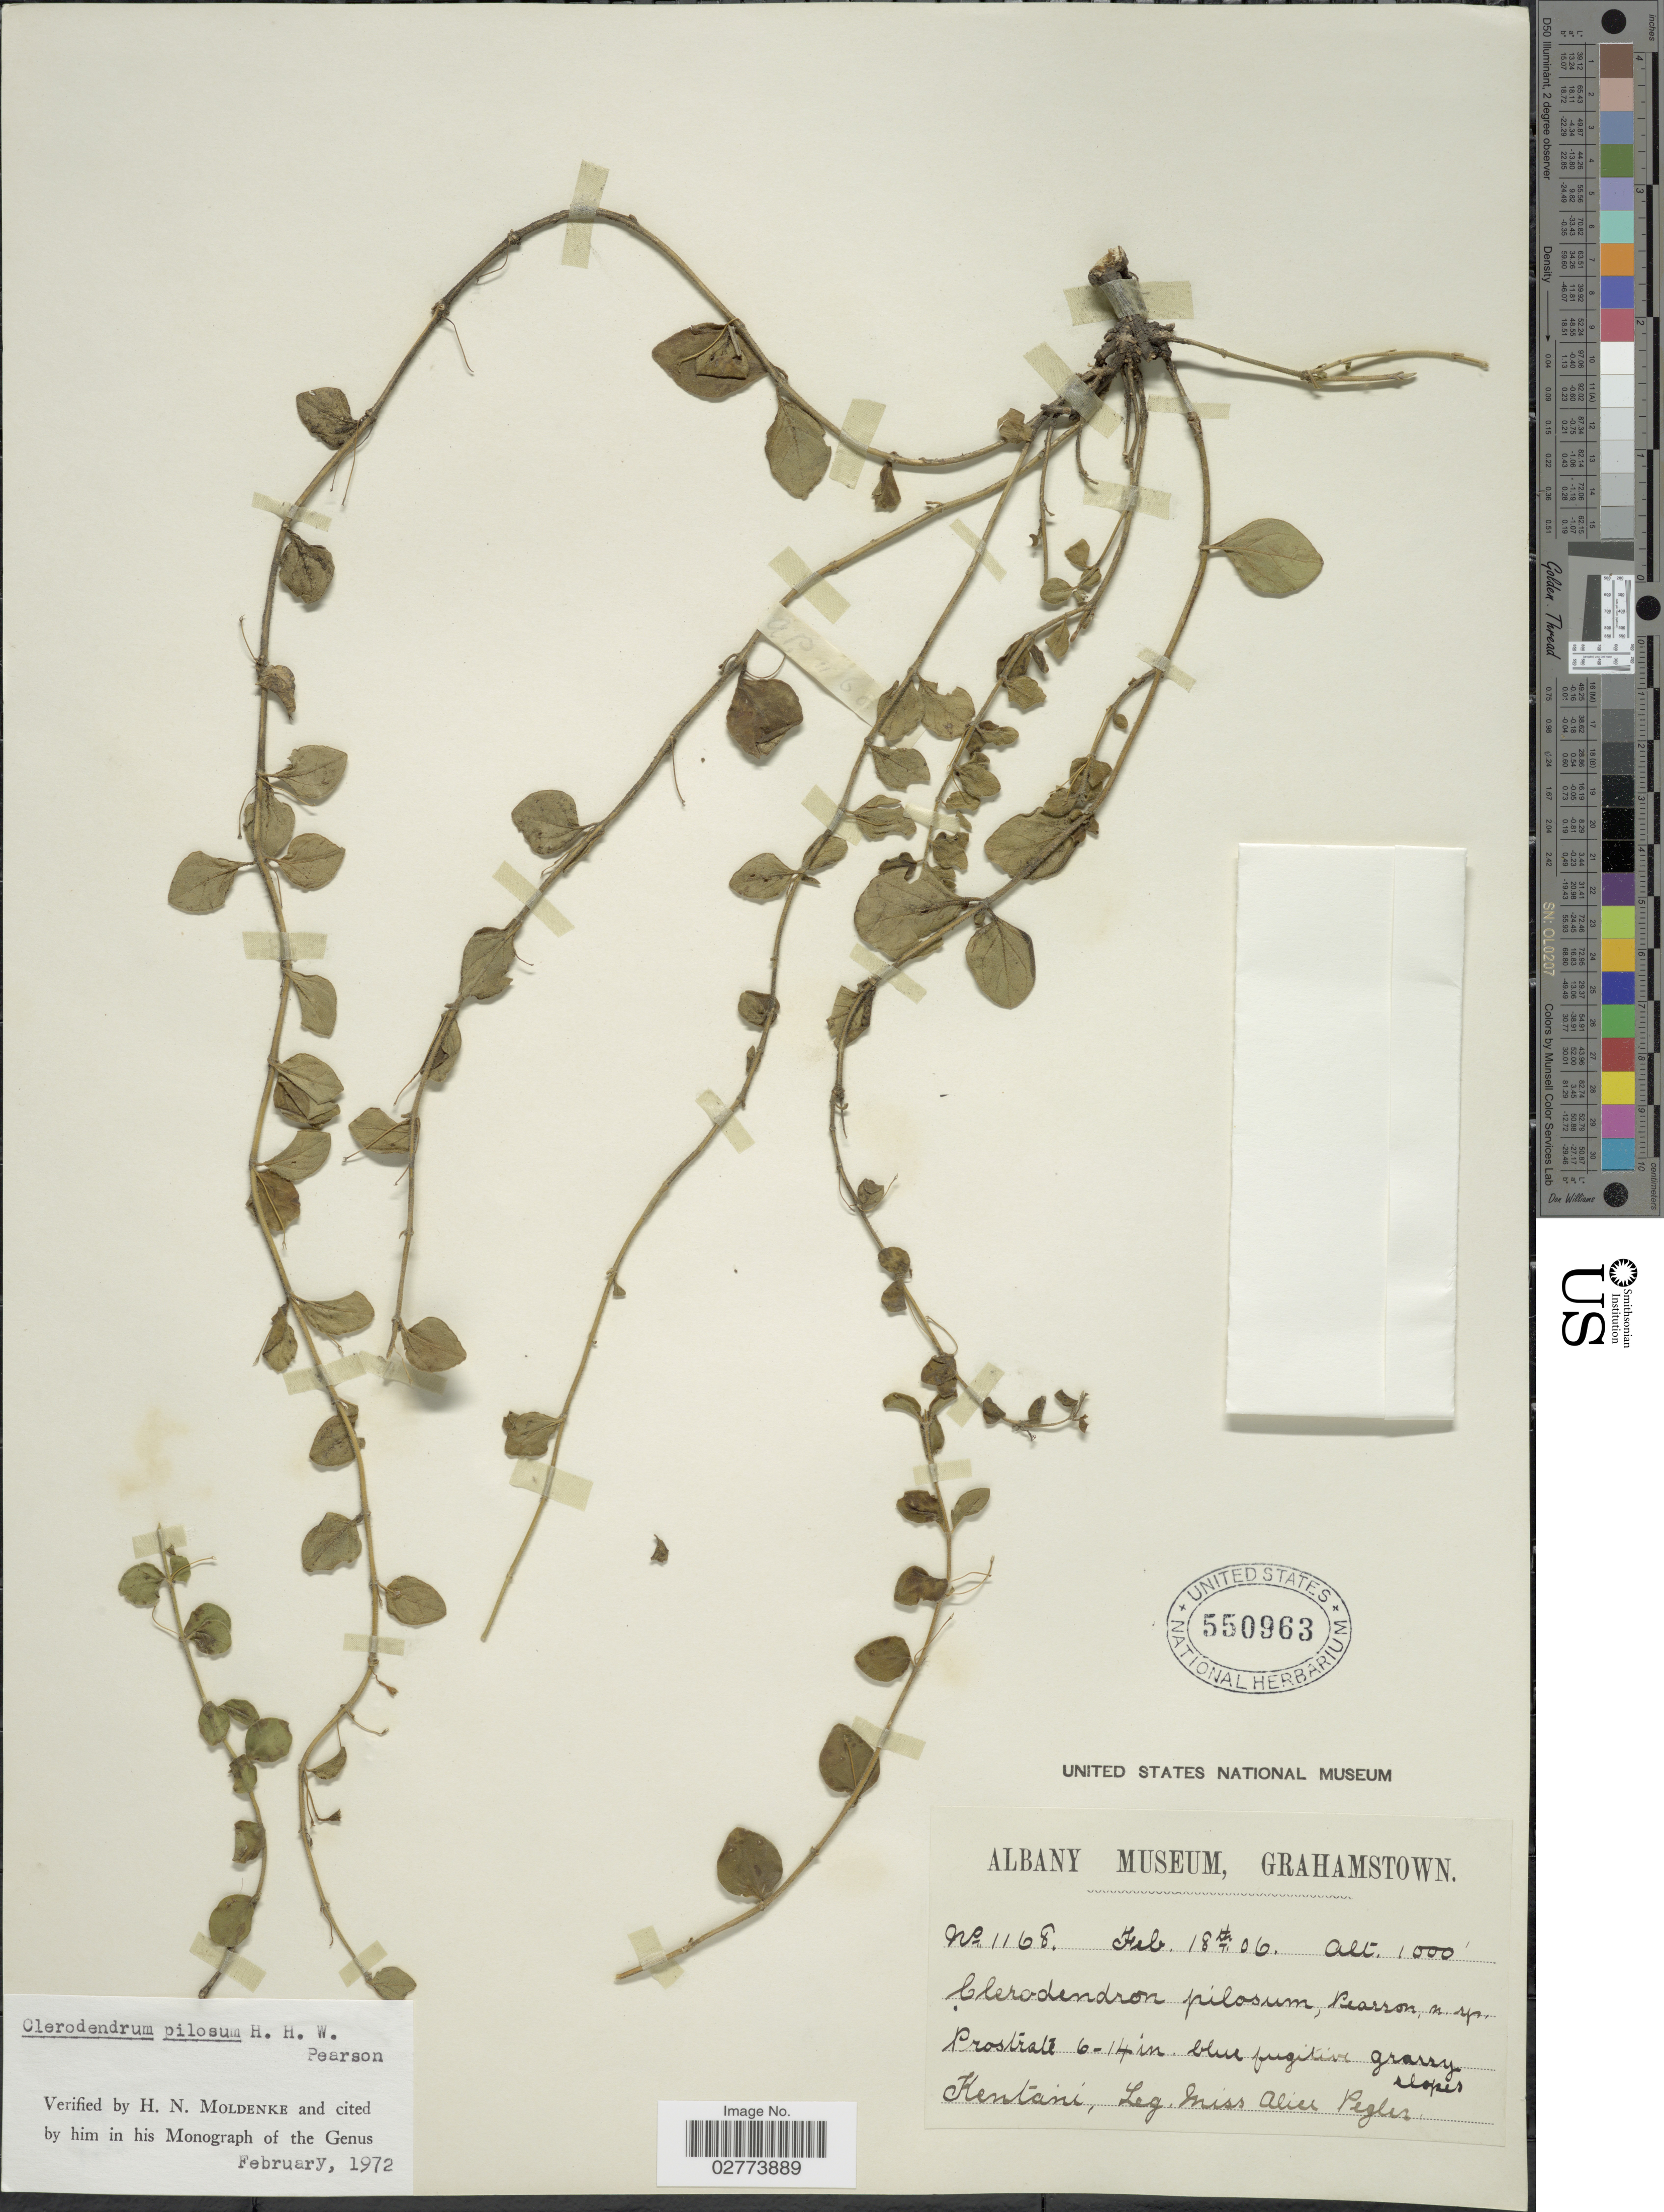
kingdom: Plantae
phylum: Tracheophyta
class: Magnoliopsida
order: Lamiales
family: Lamiaceae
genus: Clerodendrum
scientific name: Clerodendrum pilosum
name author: H. Pearson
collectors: A. Pegler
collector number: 1168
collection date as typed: Transcribed d/m/y: 18/2/6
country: South Africa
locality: Kentani.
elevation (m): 305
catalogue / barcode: US 550963